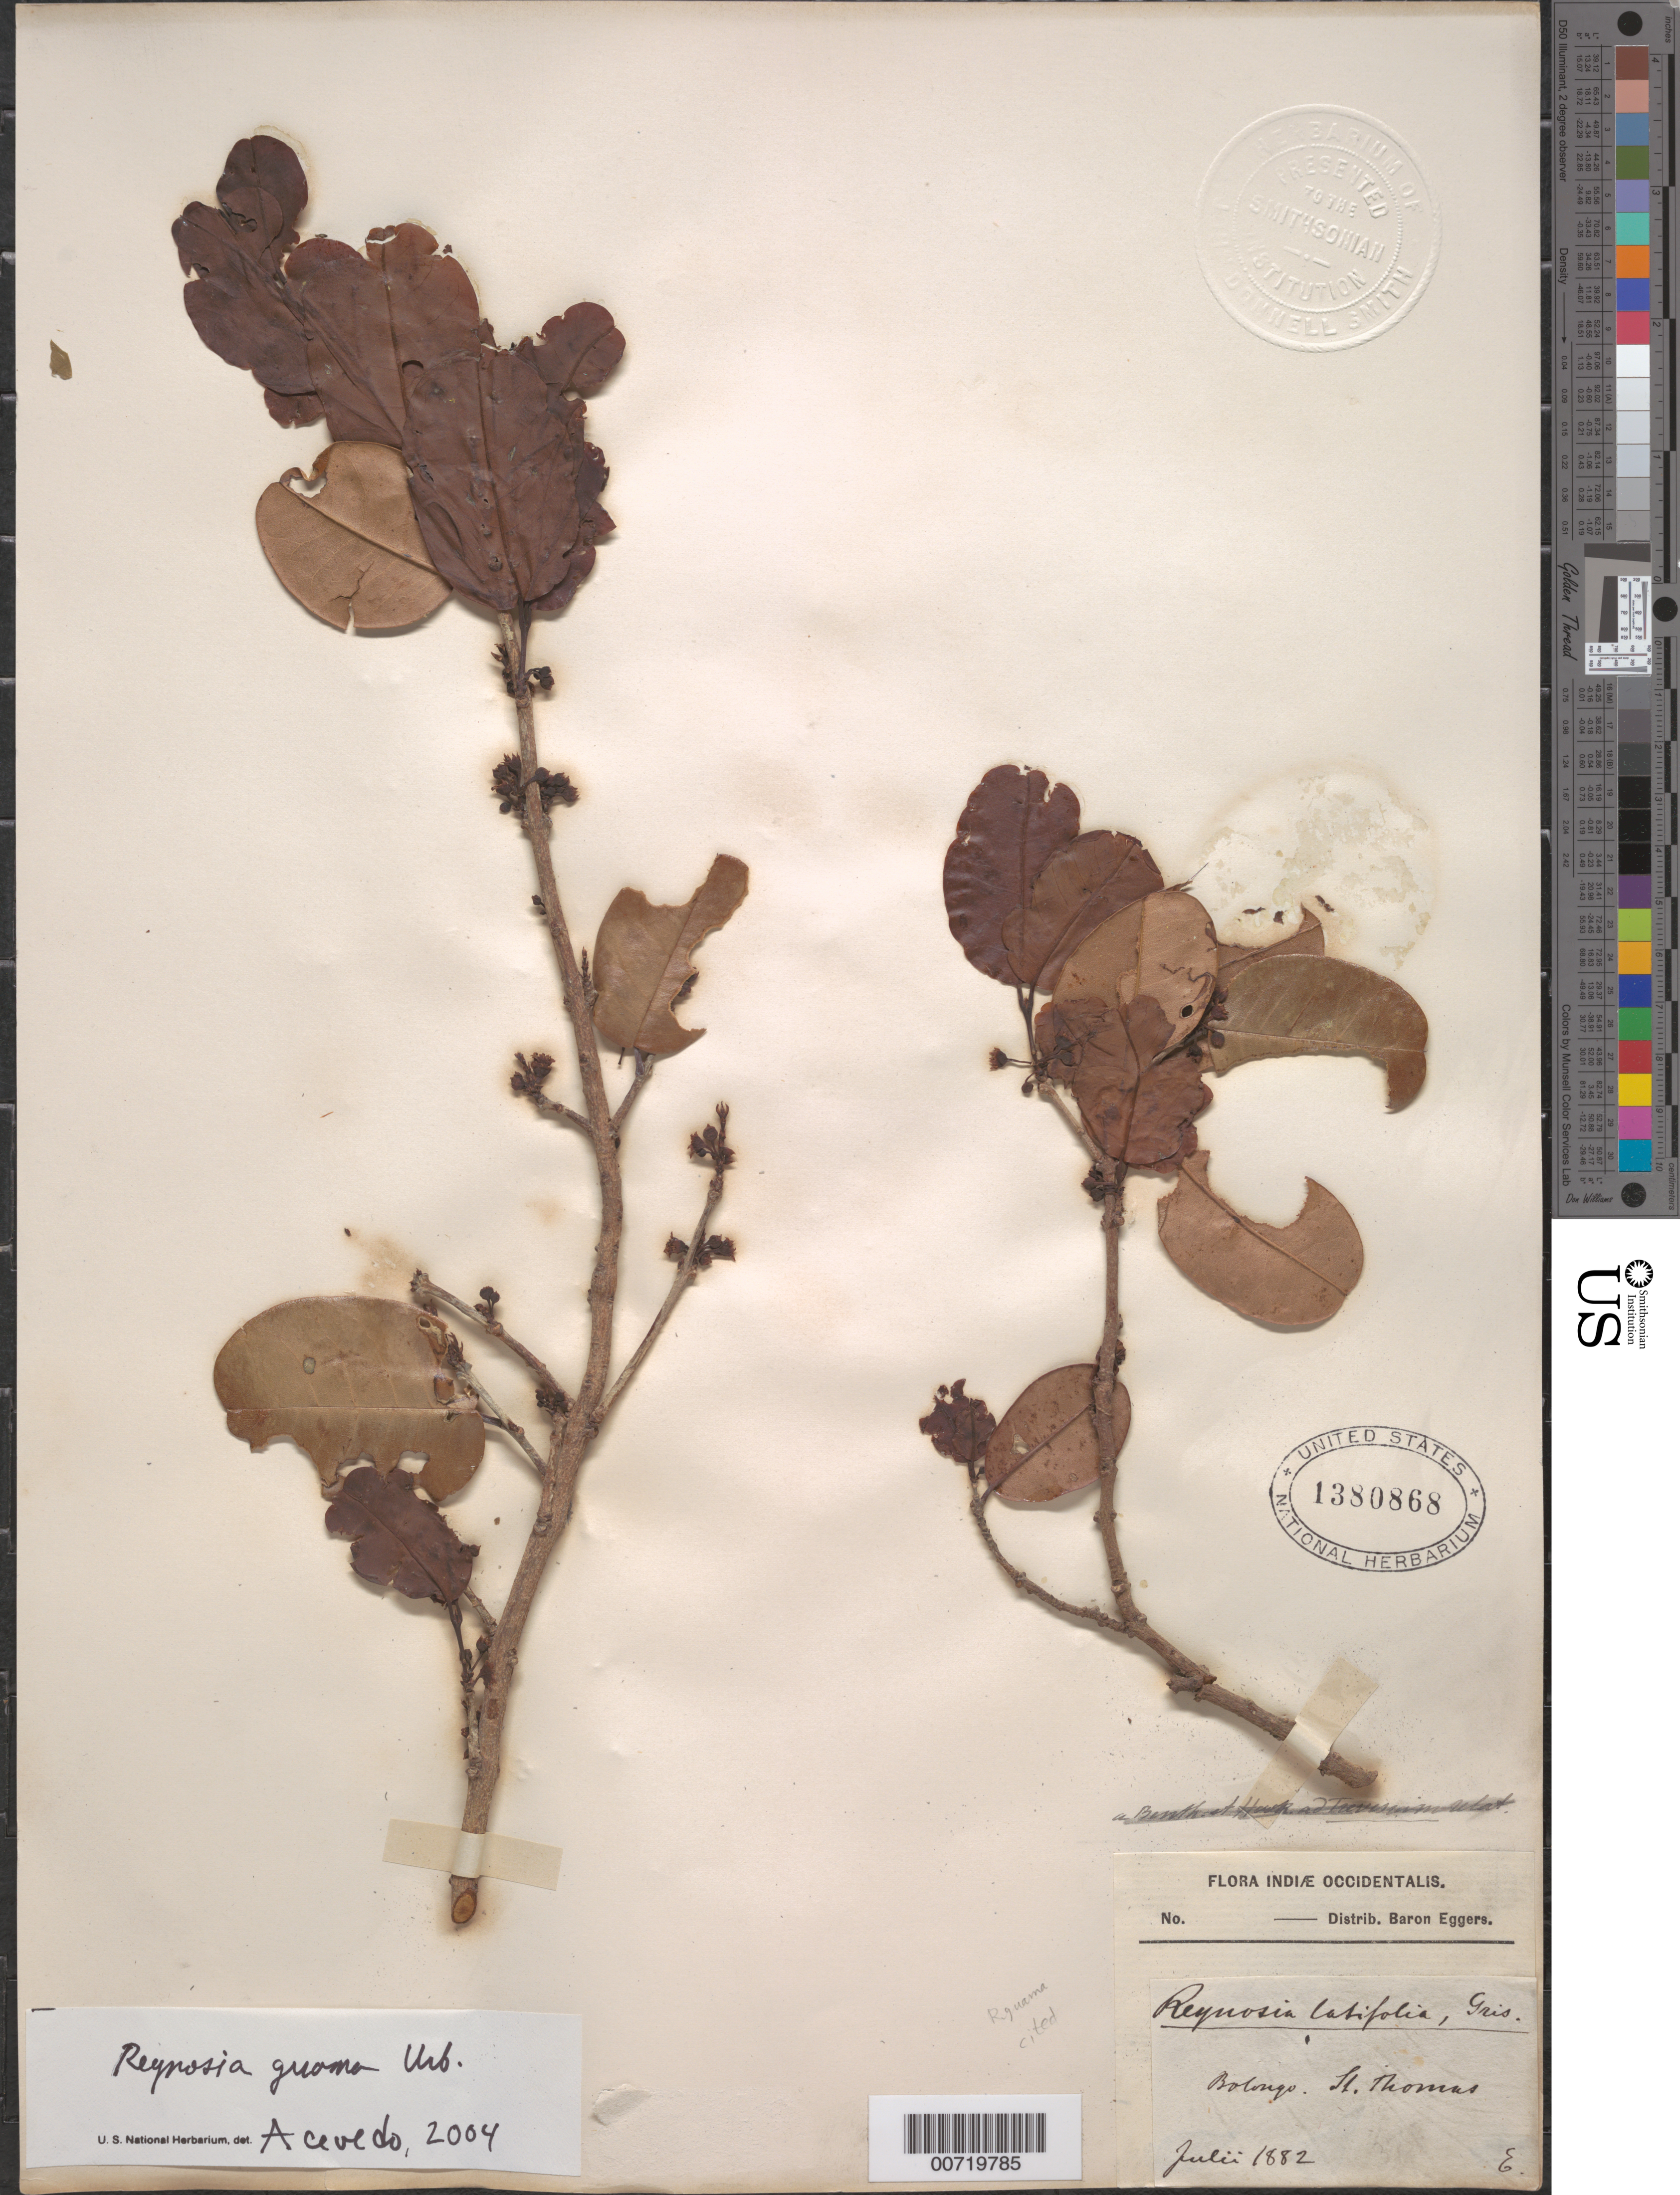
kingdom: Plantae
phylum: Tracheophyta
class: Magnoliopsida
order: Rosales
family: Rhamnaceae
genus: Reynosia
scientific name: Reynosia guama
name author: Urb.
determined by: Acevedo-Rodríguez, P., (BOT), Smithsonian Institution - National Museum of Natural History (UNITED STATES)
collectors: H. F. A. von Eggers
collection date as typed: Jul 1882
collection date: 1882-07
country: U.S. Virgin Islands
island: St. Thomas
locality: Bolonga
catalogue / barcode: US 1380868